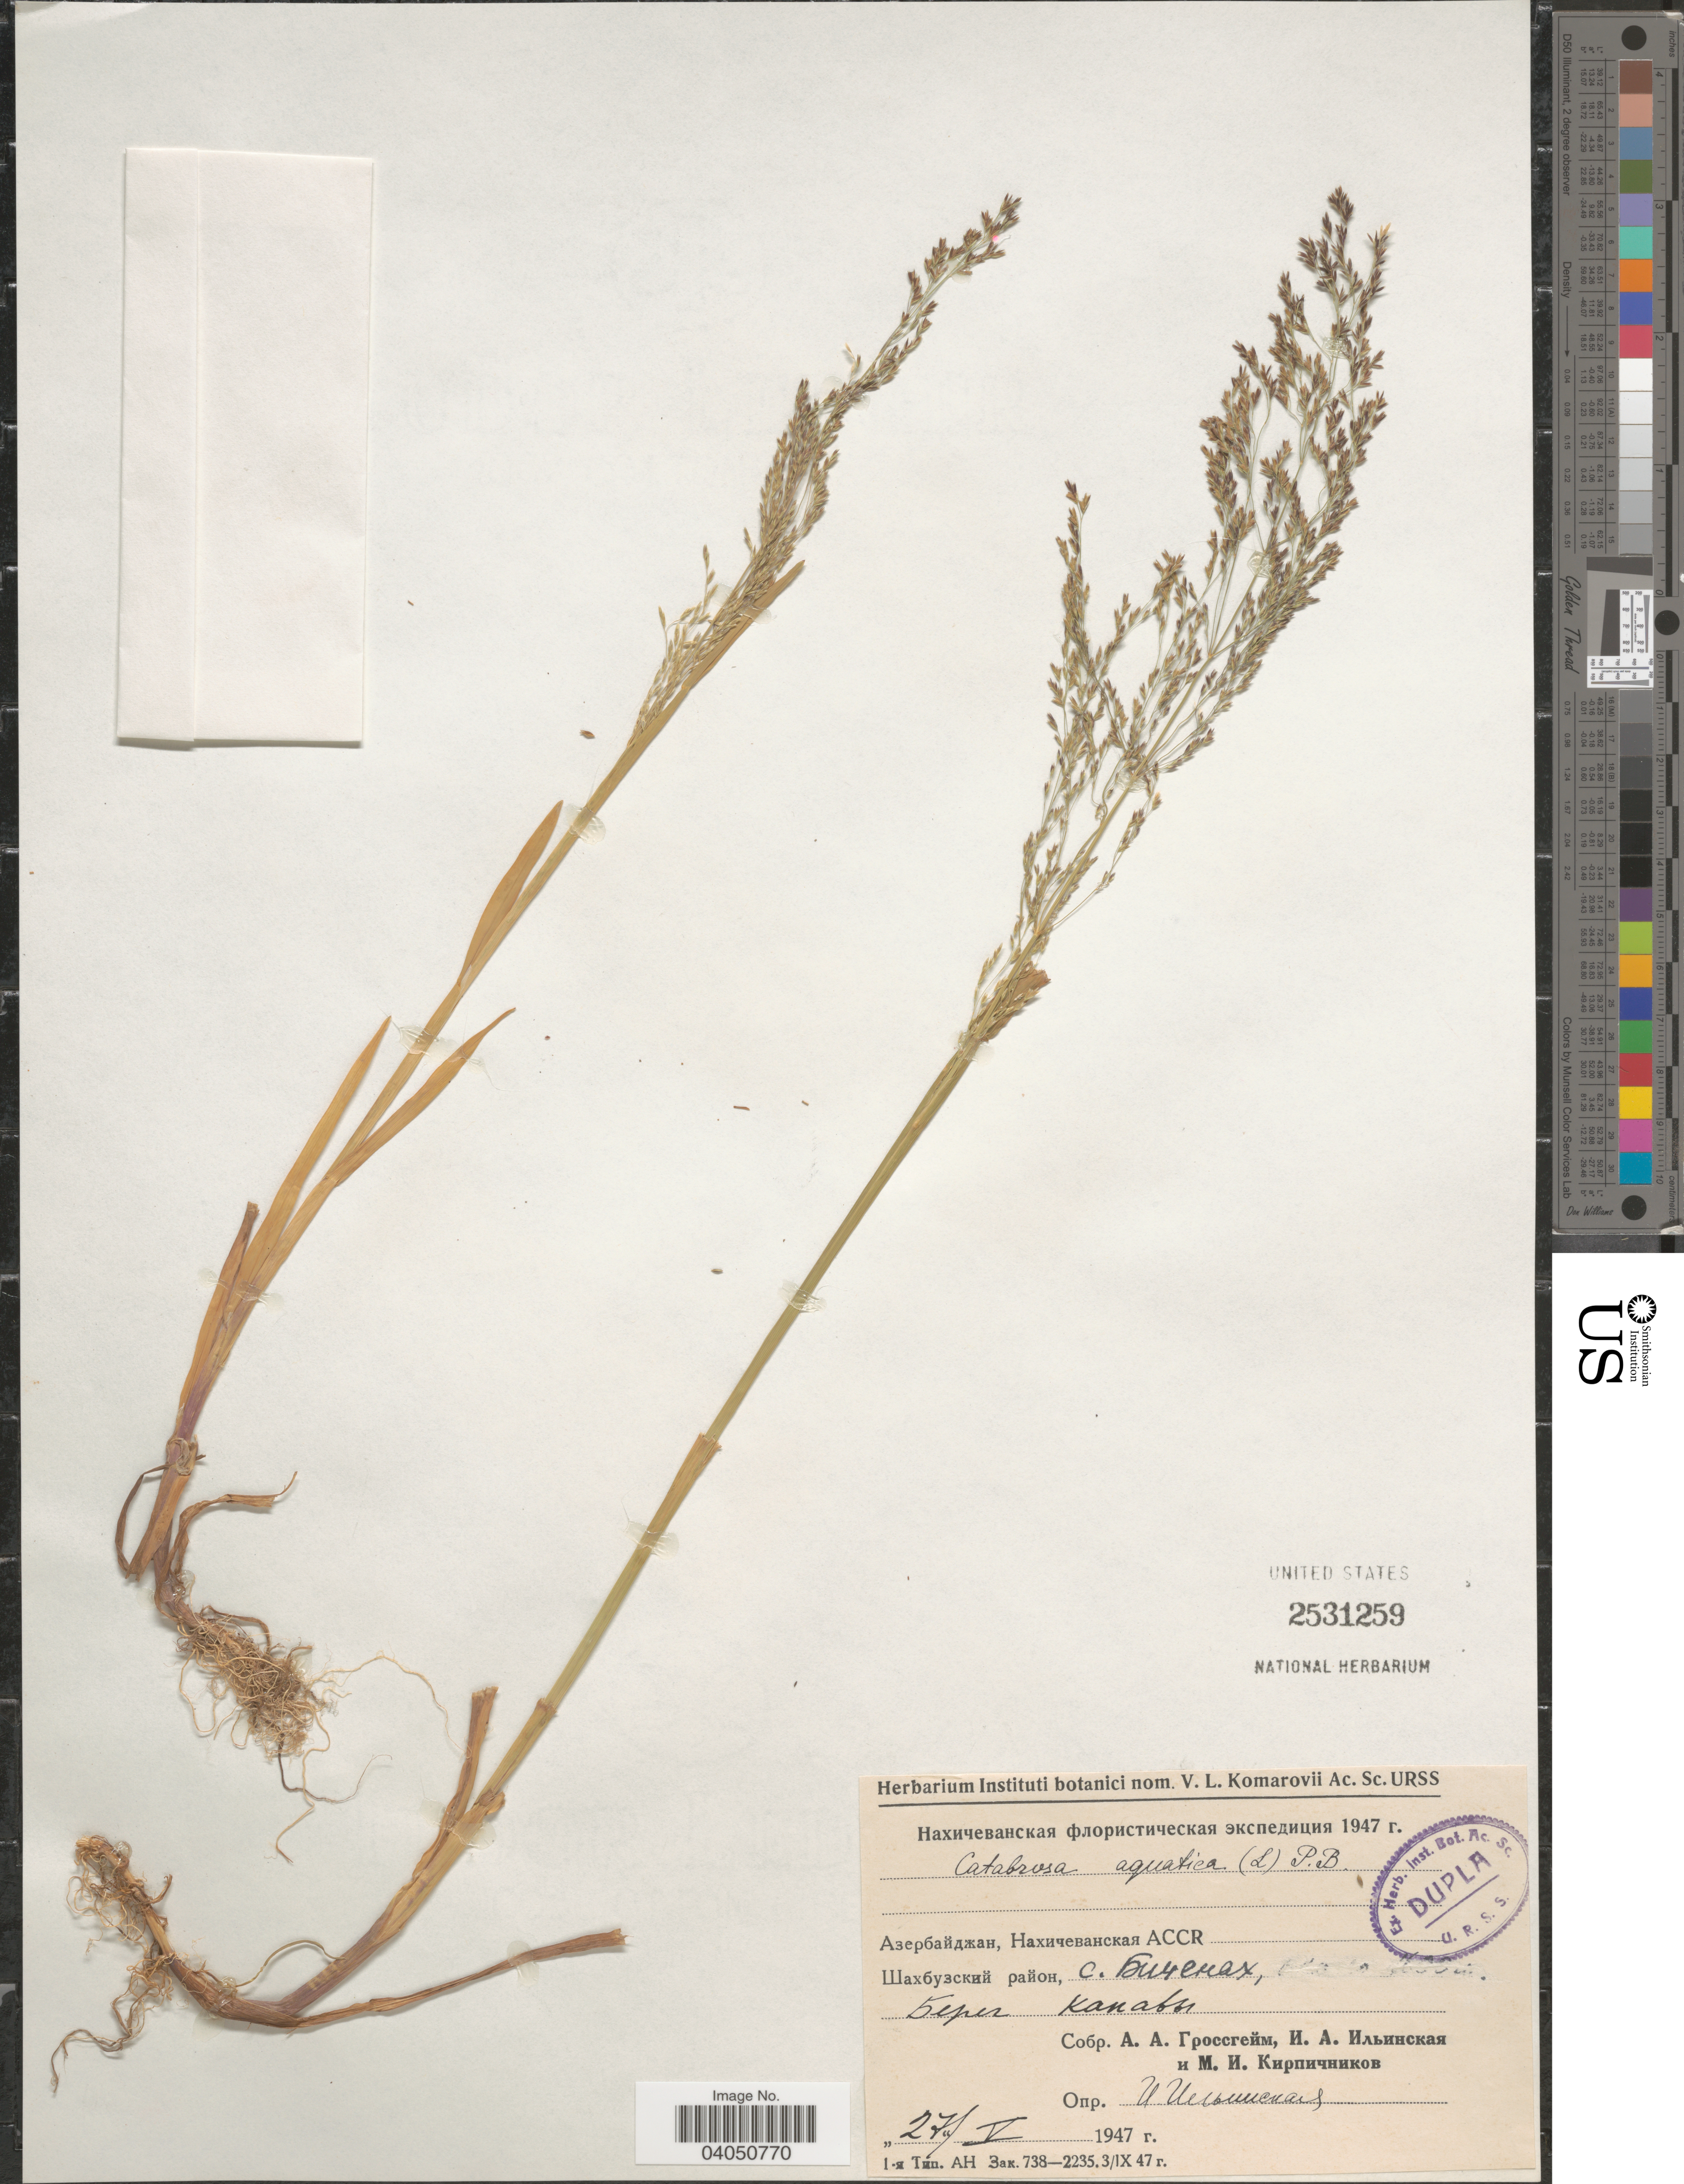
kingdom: Plantae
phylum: Tracheophyta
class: Liliopsida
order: Poales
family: Poaceae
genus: Catabrosa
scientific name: Catabrosa aquatica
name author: (L.) P. Beauv.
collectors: A. Grossgeim, I. Ilinskaya & M. Kirpichnikov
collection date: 1947-05-27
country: Azerbaijan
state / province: Nakhchivan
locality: District Shakhbuz, village Bichenakh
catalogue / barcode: US 2531259